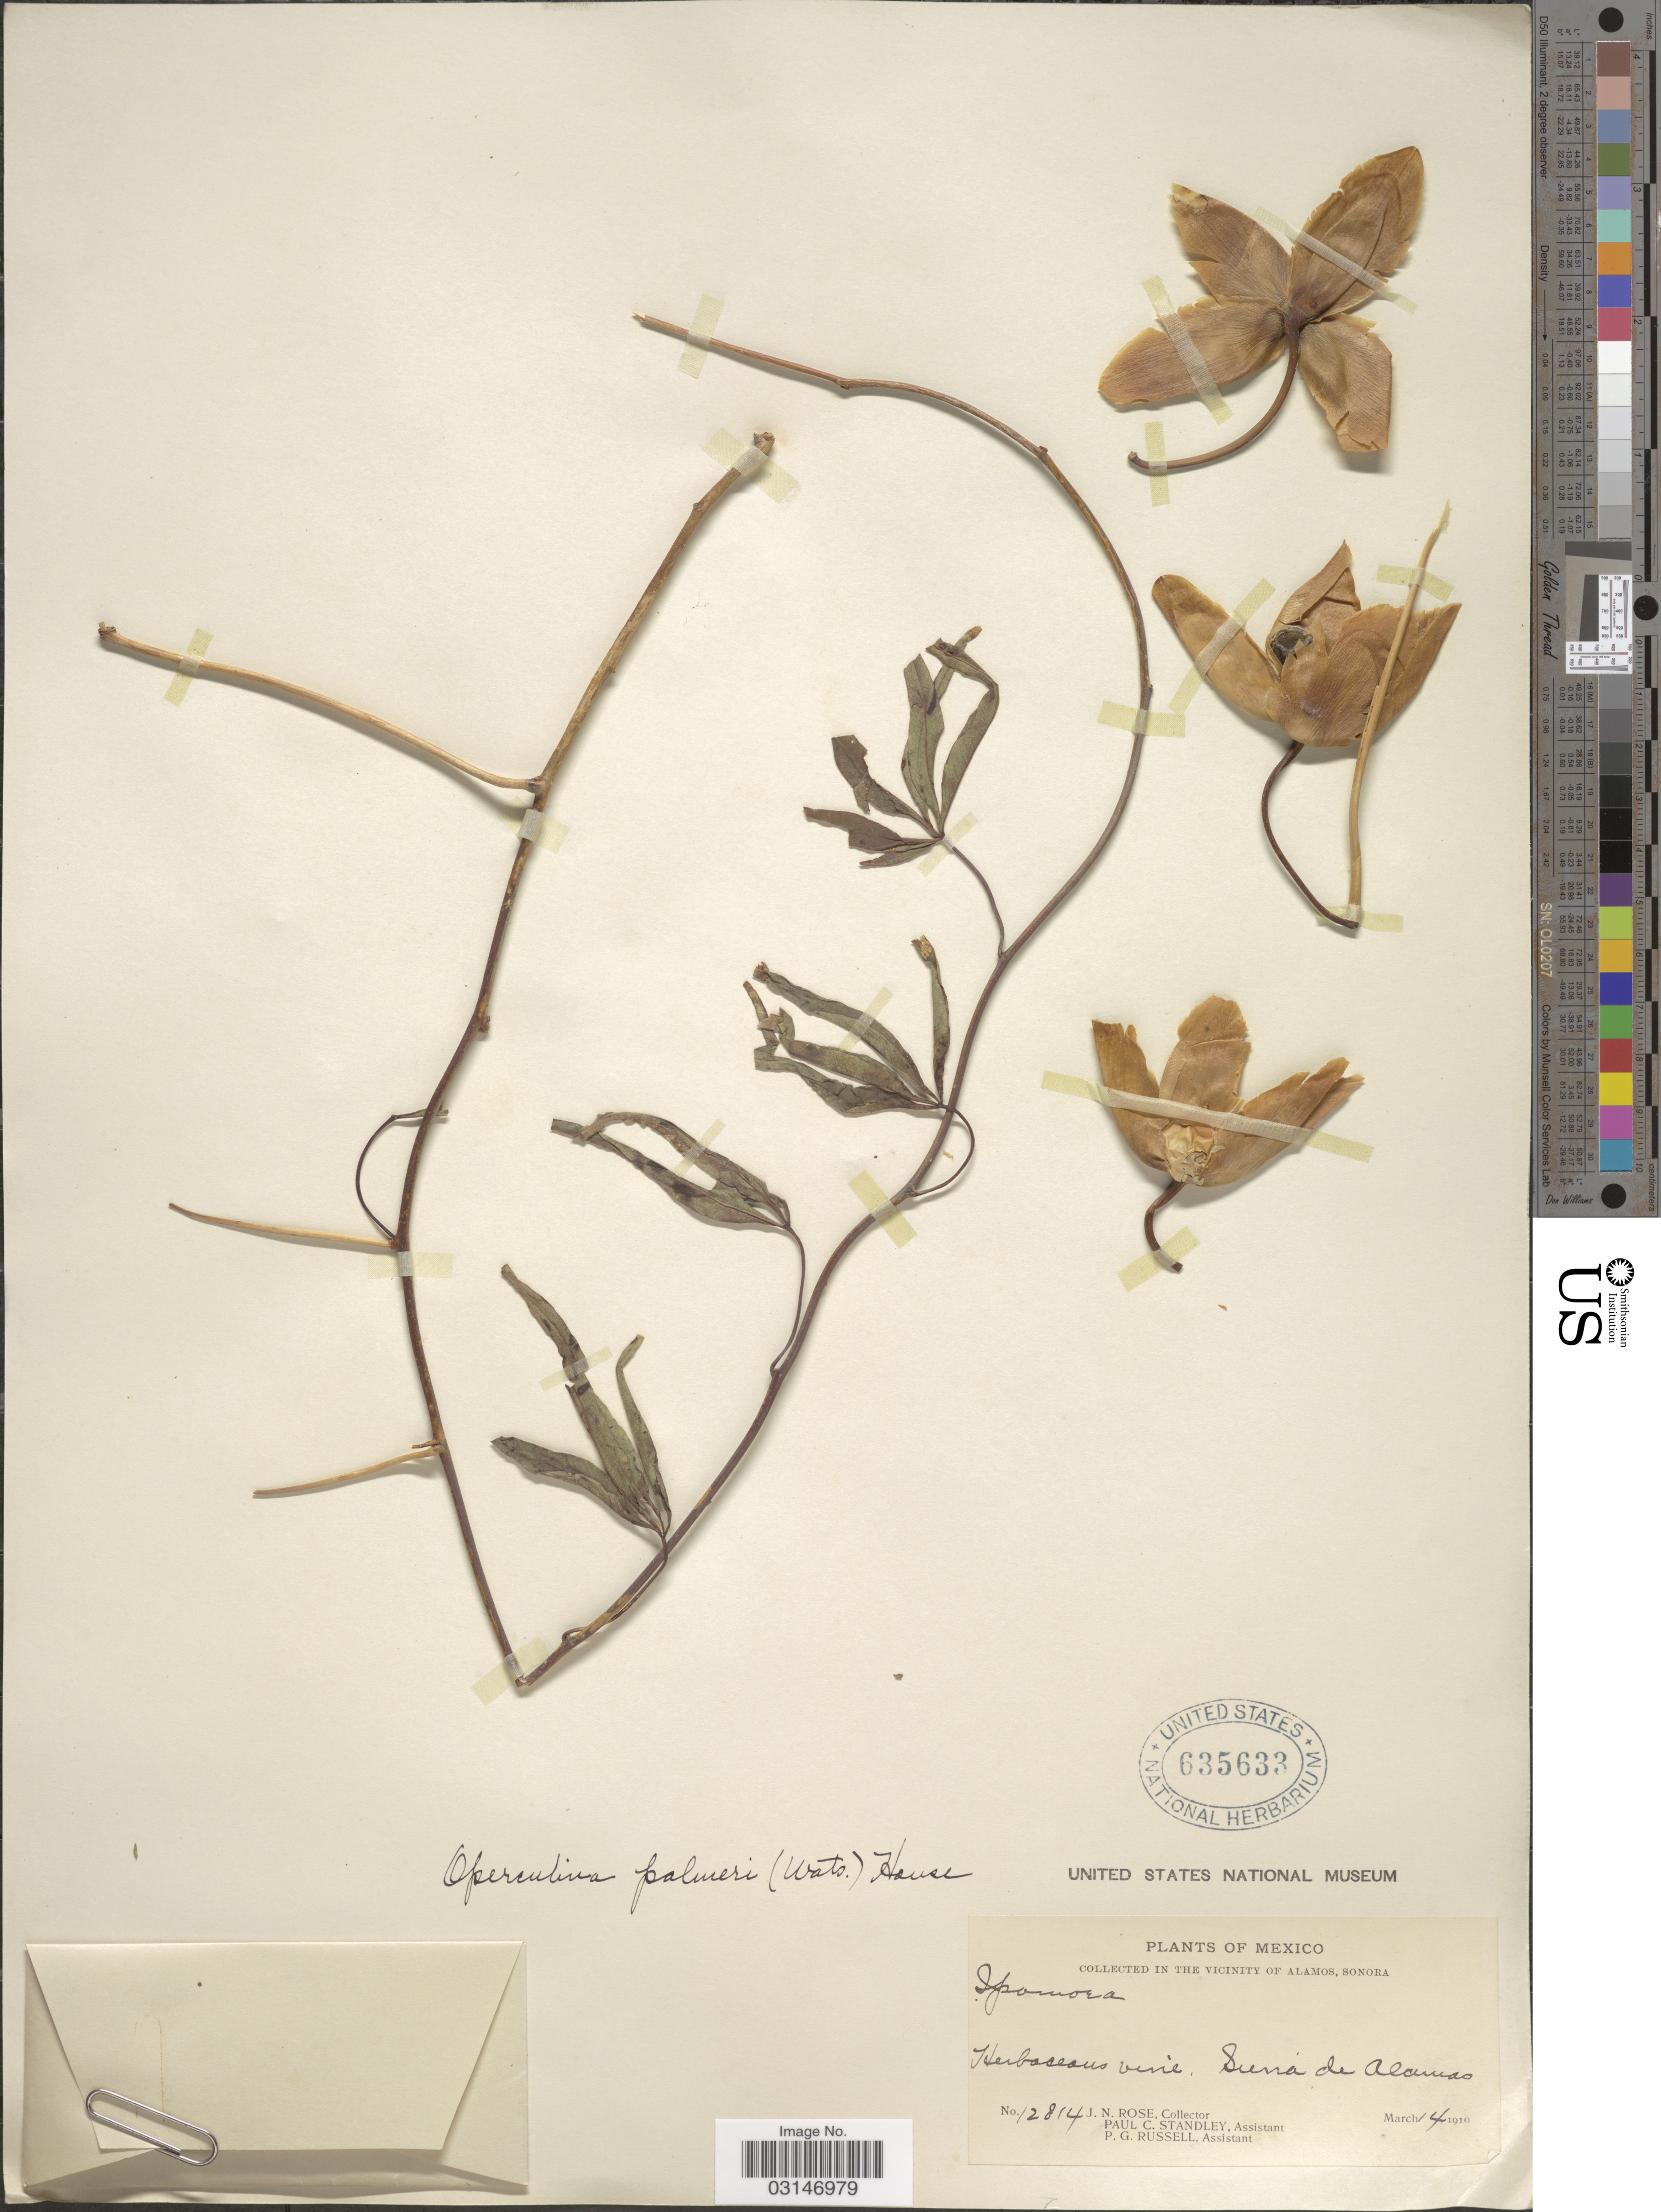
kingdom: Plantae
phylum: Tracheophyta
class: Magnoliopsida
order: Solanales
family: Convolvulaceae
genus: Distimake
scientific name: Distimake palmeri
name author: (S. Watson) A. R. Simões & Sim.-Bianch.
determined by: Strong, Mark T., (BOT), Smithsonian Institution - National Museum of Natural History (UNITED STATES)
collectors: J. N. Rose, P. C. Standley & P. G. Russell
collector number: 12814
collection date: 1910-03-14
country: Mexico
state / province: Sonora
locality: In The Vicinity of Alamos, Sonora, Sierra de Alamos.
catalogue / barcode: US 635633